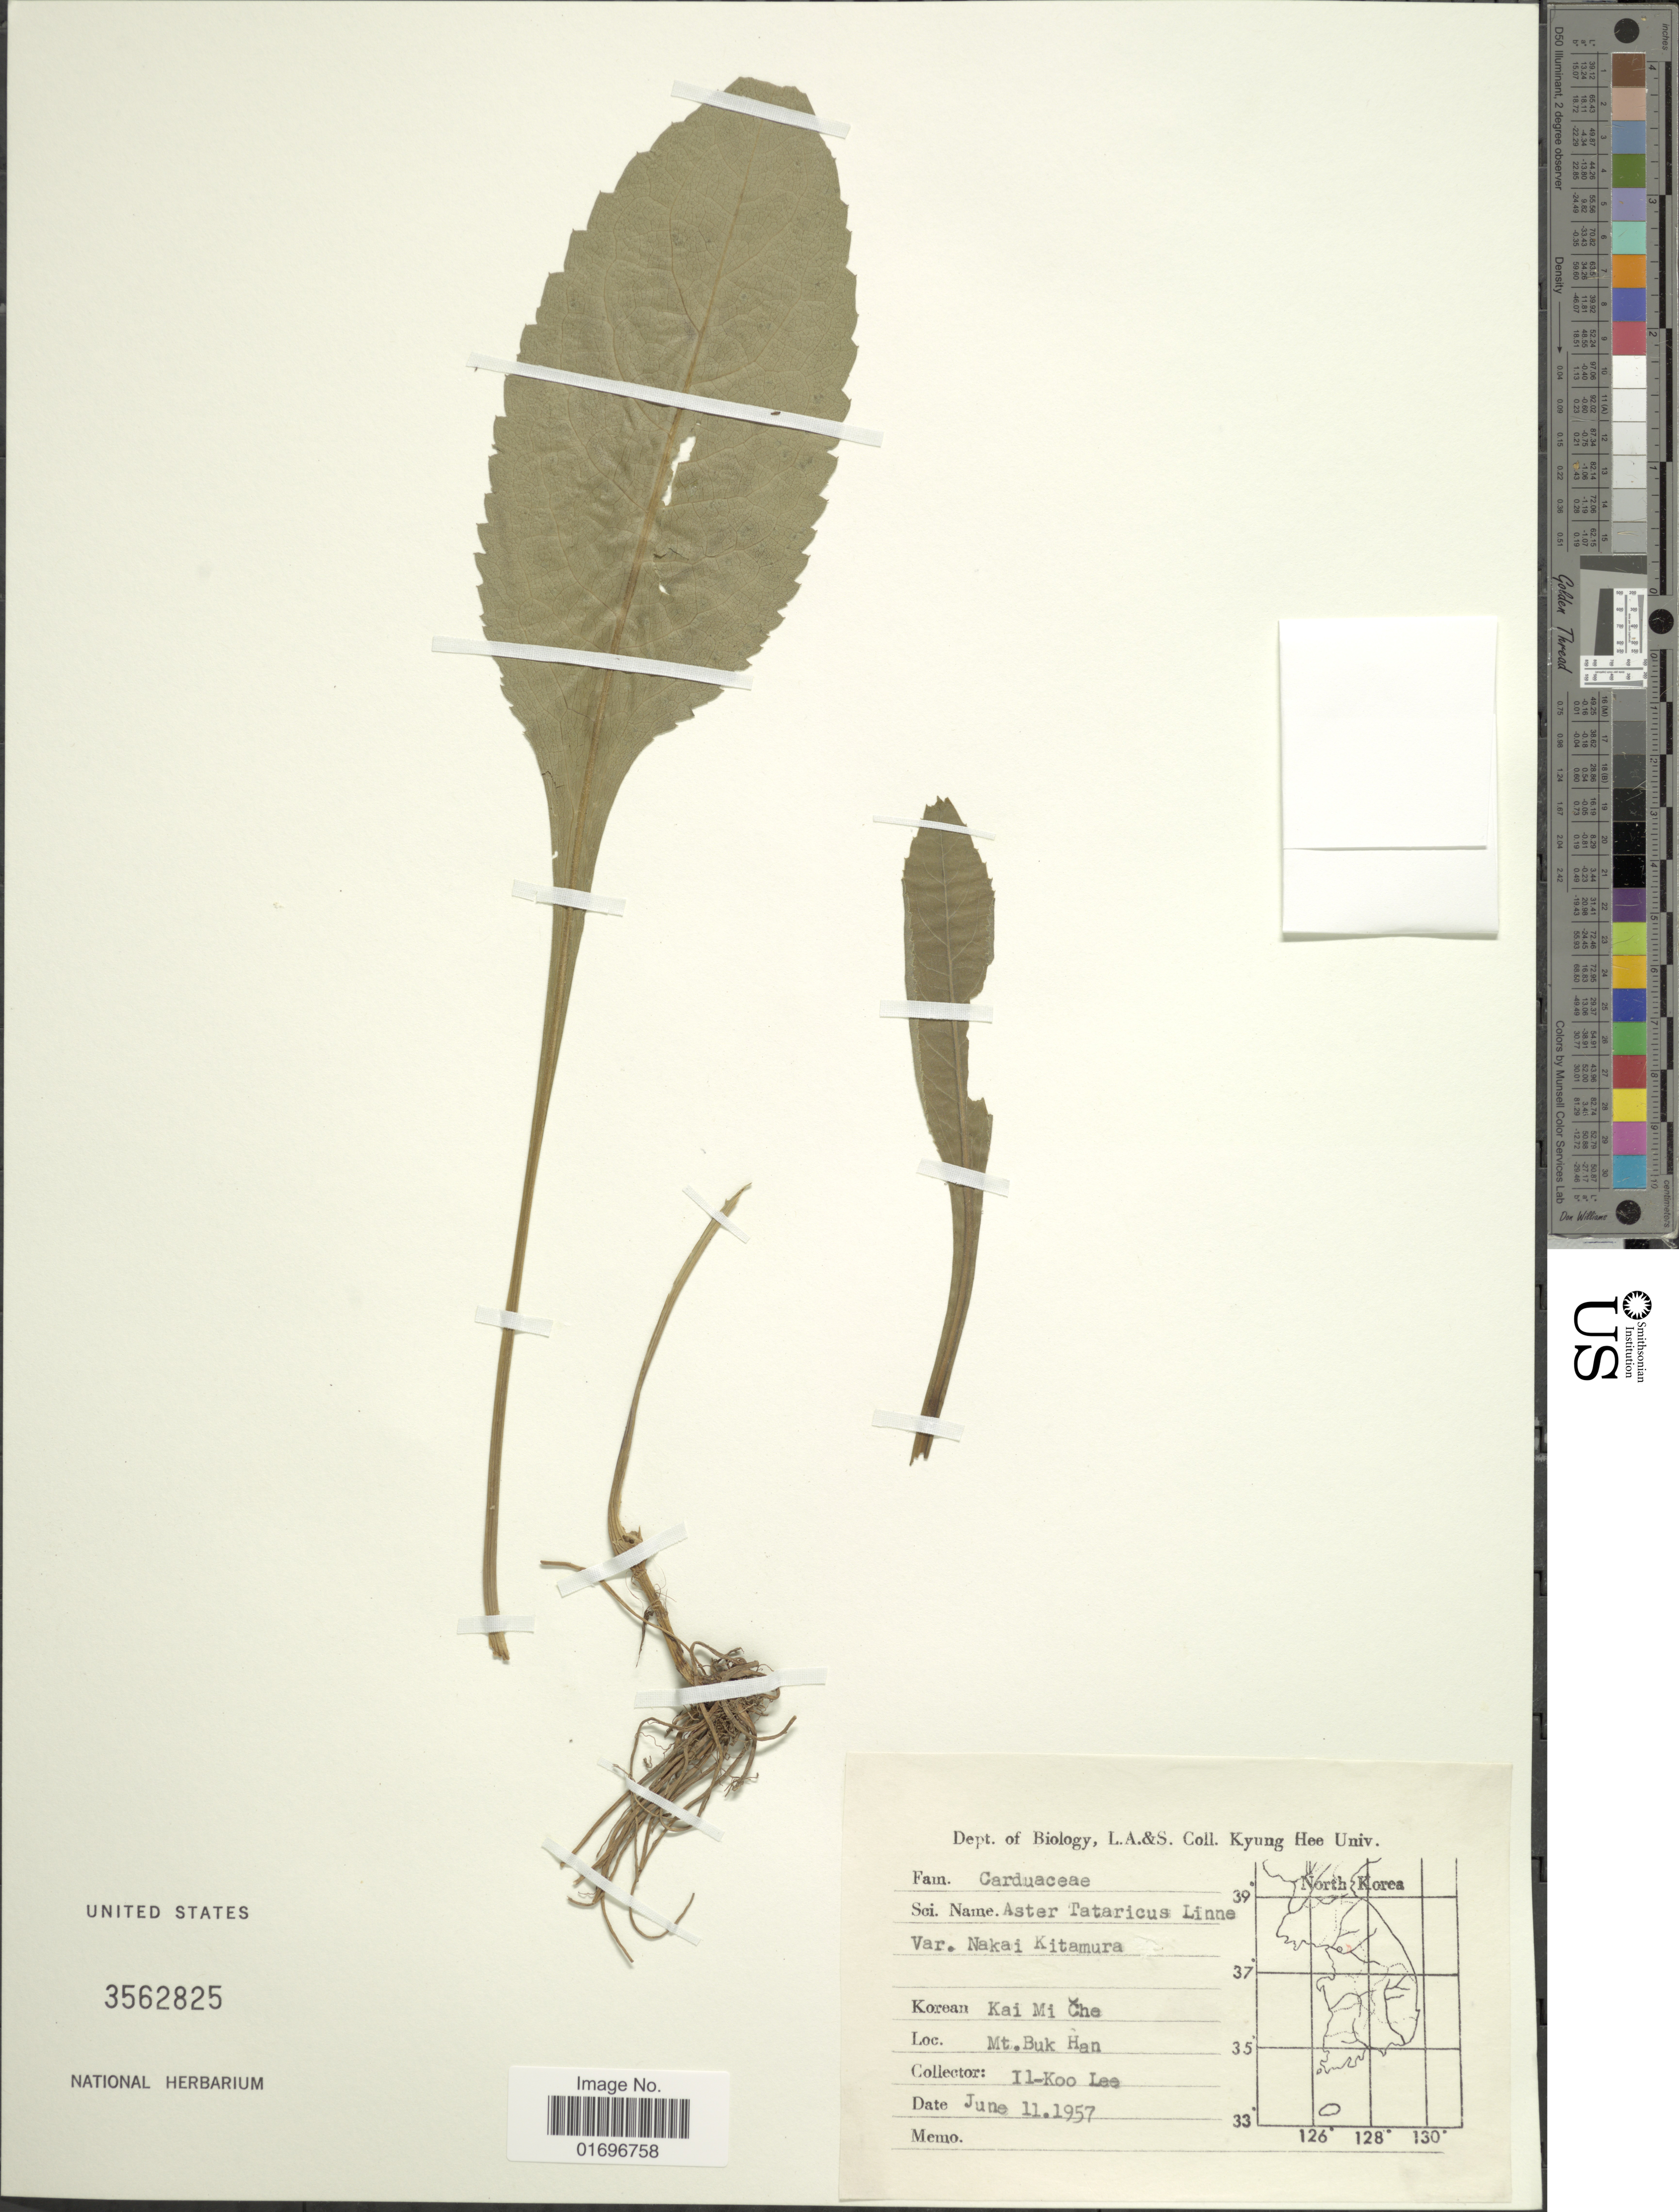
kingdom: Plantae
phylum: Tracheophyta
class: Magnoliopsida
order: Asterales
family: Asteraceae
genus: Aster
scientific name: Aster tataricus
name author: L. f.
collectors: I. Lee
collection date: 1957-06-11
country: South Korea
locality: Koreau. Kai Mi Che. Mt. Buk Han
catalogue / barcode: US 3562825